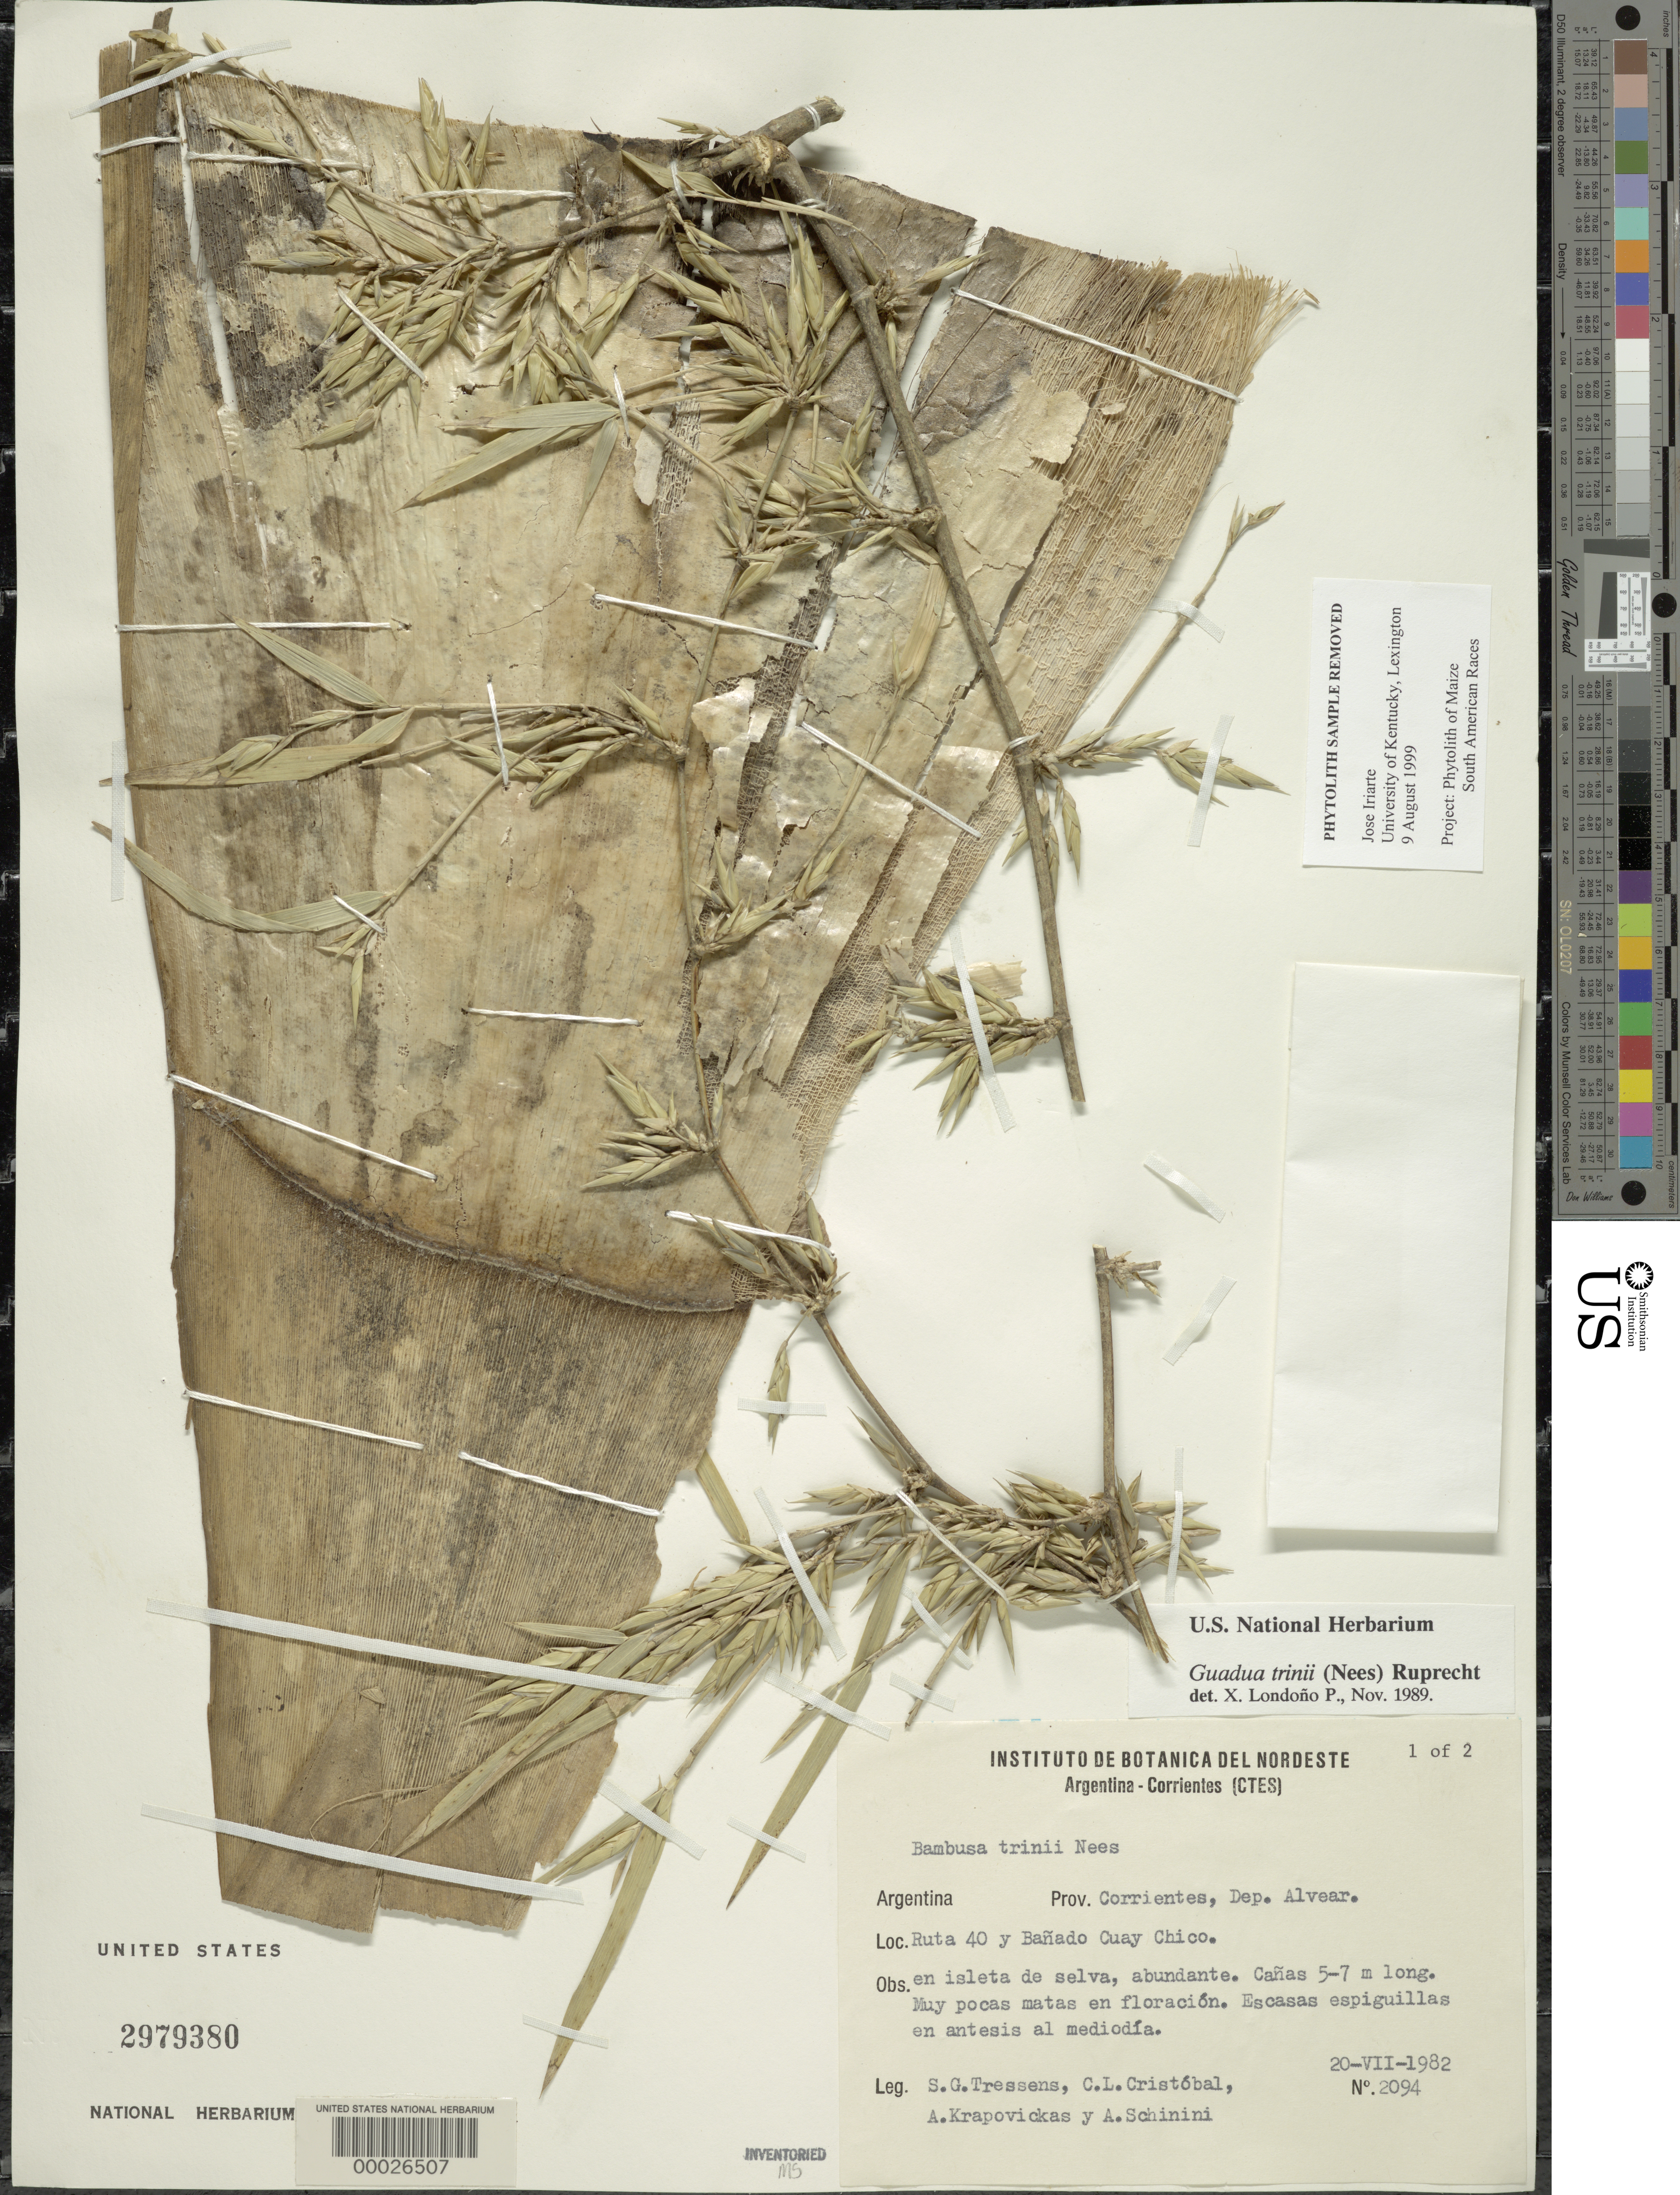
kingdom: Plantae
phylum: Tracheophyta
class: Liliopsida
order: Poales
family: Poaceae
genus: Guadua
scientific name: Guadua trinii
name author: (Nees) Nees ex Rupr.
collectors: S. Tressens, C. L. Cristóbal, A. Krapovickas & A. Schinini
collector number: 2094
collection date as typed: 20 Jul 1982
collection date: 1982-07-20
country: Argentina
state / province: Corrientes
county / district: General Alvear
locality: Ruta 40 and Banado Cuay Chico. [Department originally recorded simply as Alvear.]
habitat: Forest island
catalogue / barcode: US 2979380